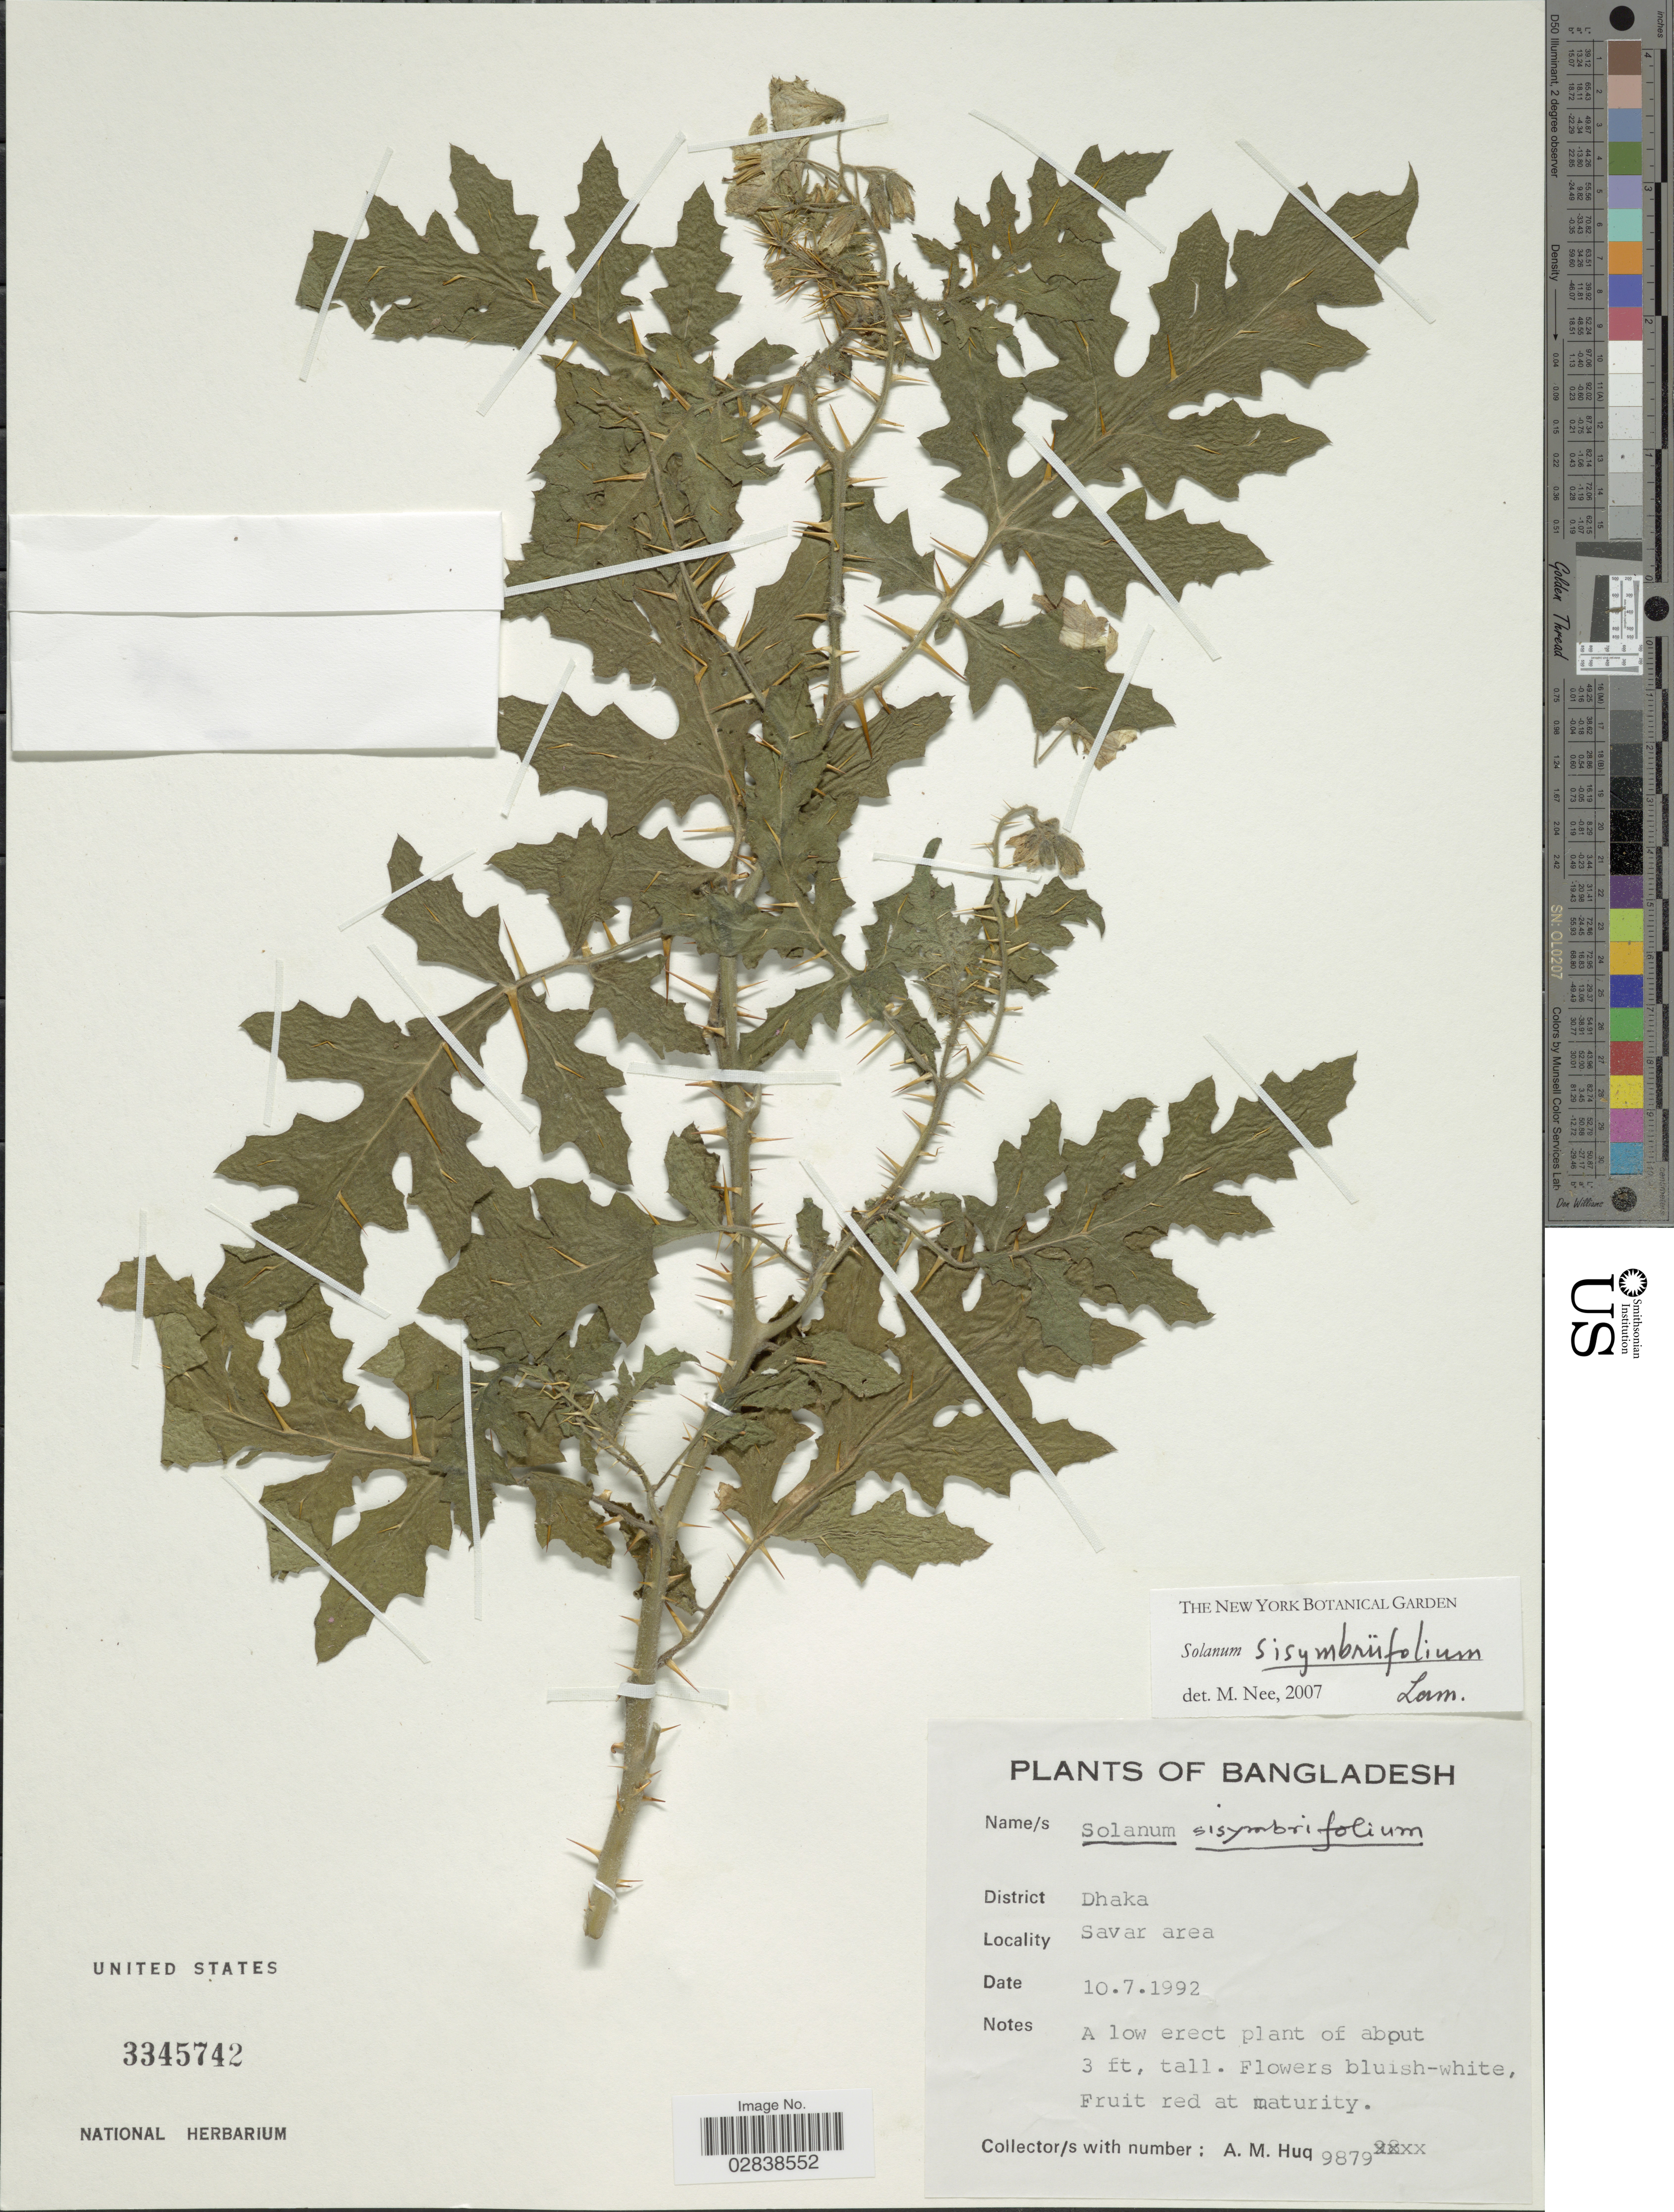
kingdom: Plantae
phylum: Tracheophyta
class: Magnoliopsida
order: Solanales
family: Solanaceae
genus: Solanum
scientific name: Solanum sisymbriifolium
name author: Lam.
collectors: A. M. Huq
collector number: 9879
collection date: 1992-07-10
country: Bangladesh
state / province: Dhaka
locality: District Dhaka, Savar area.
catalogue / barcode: US 3345742